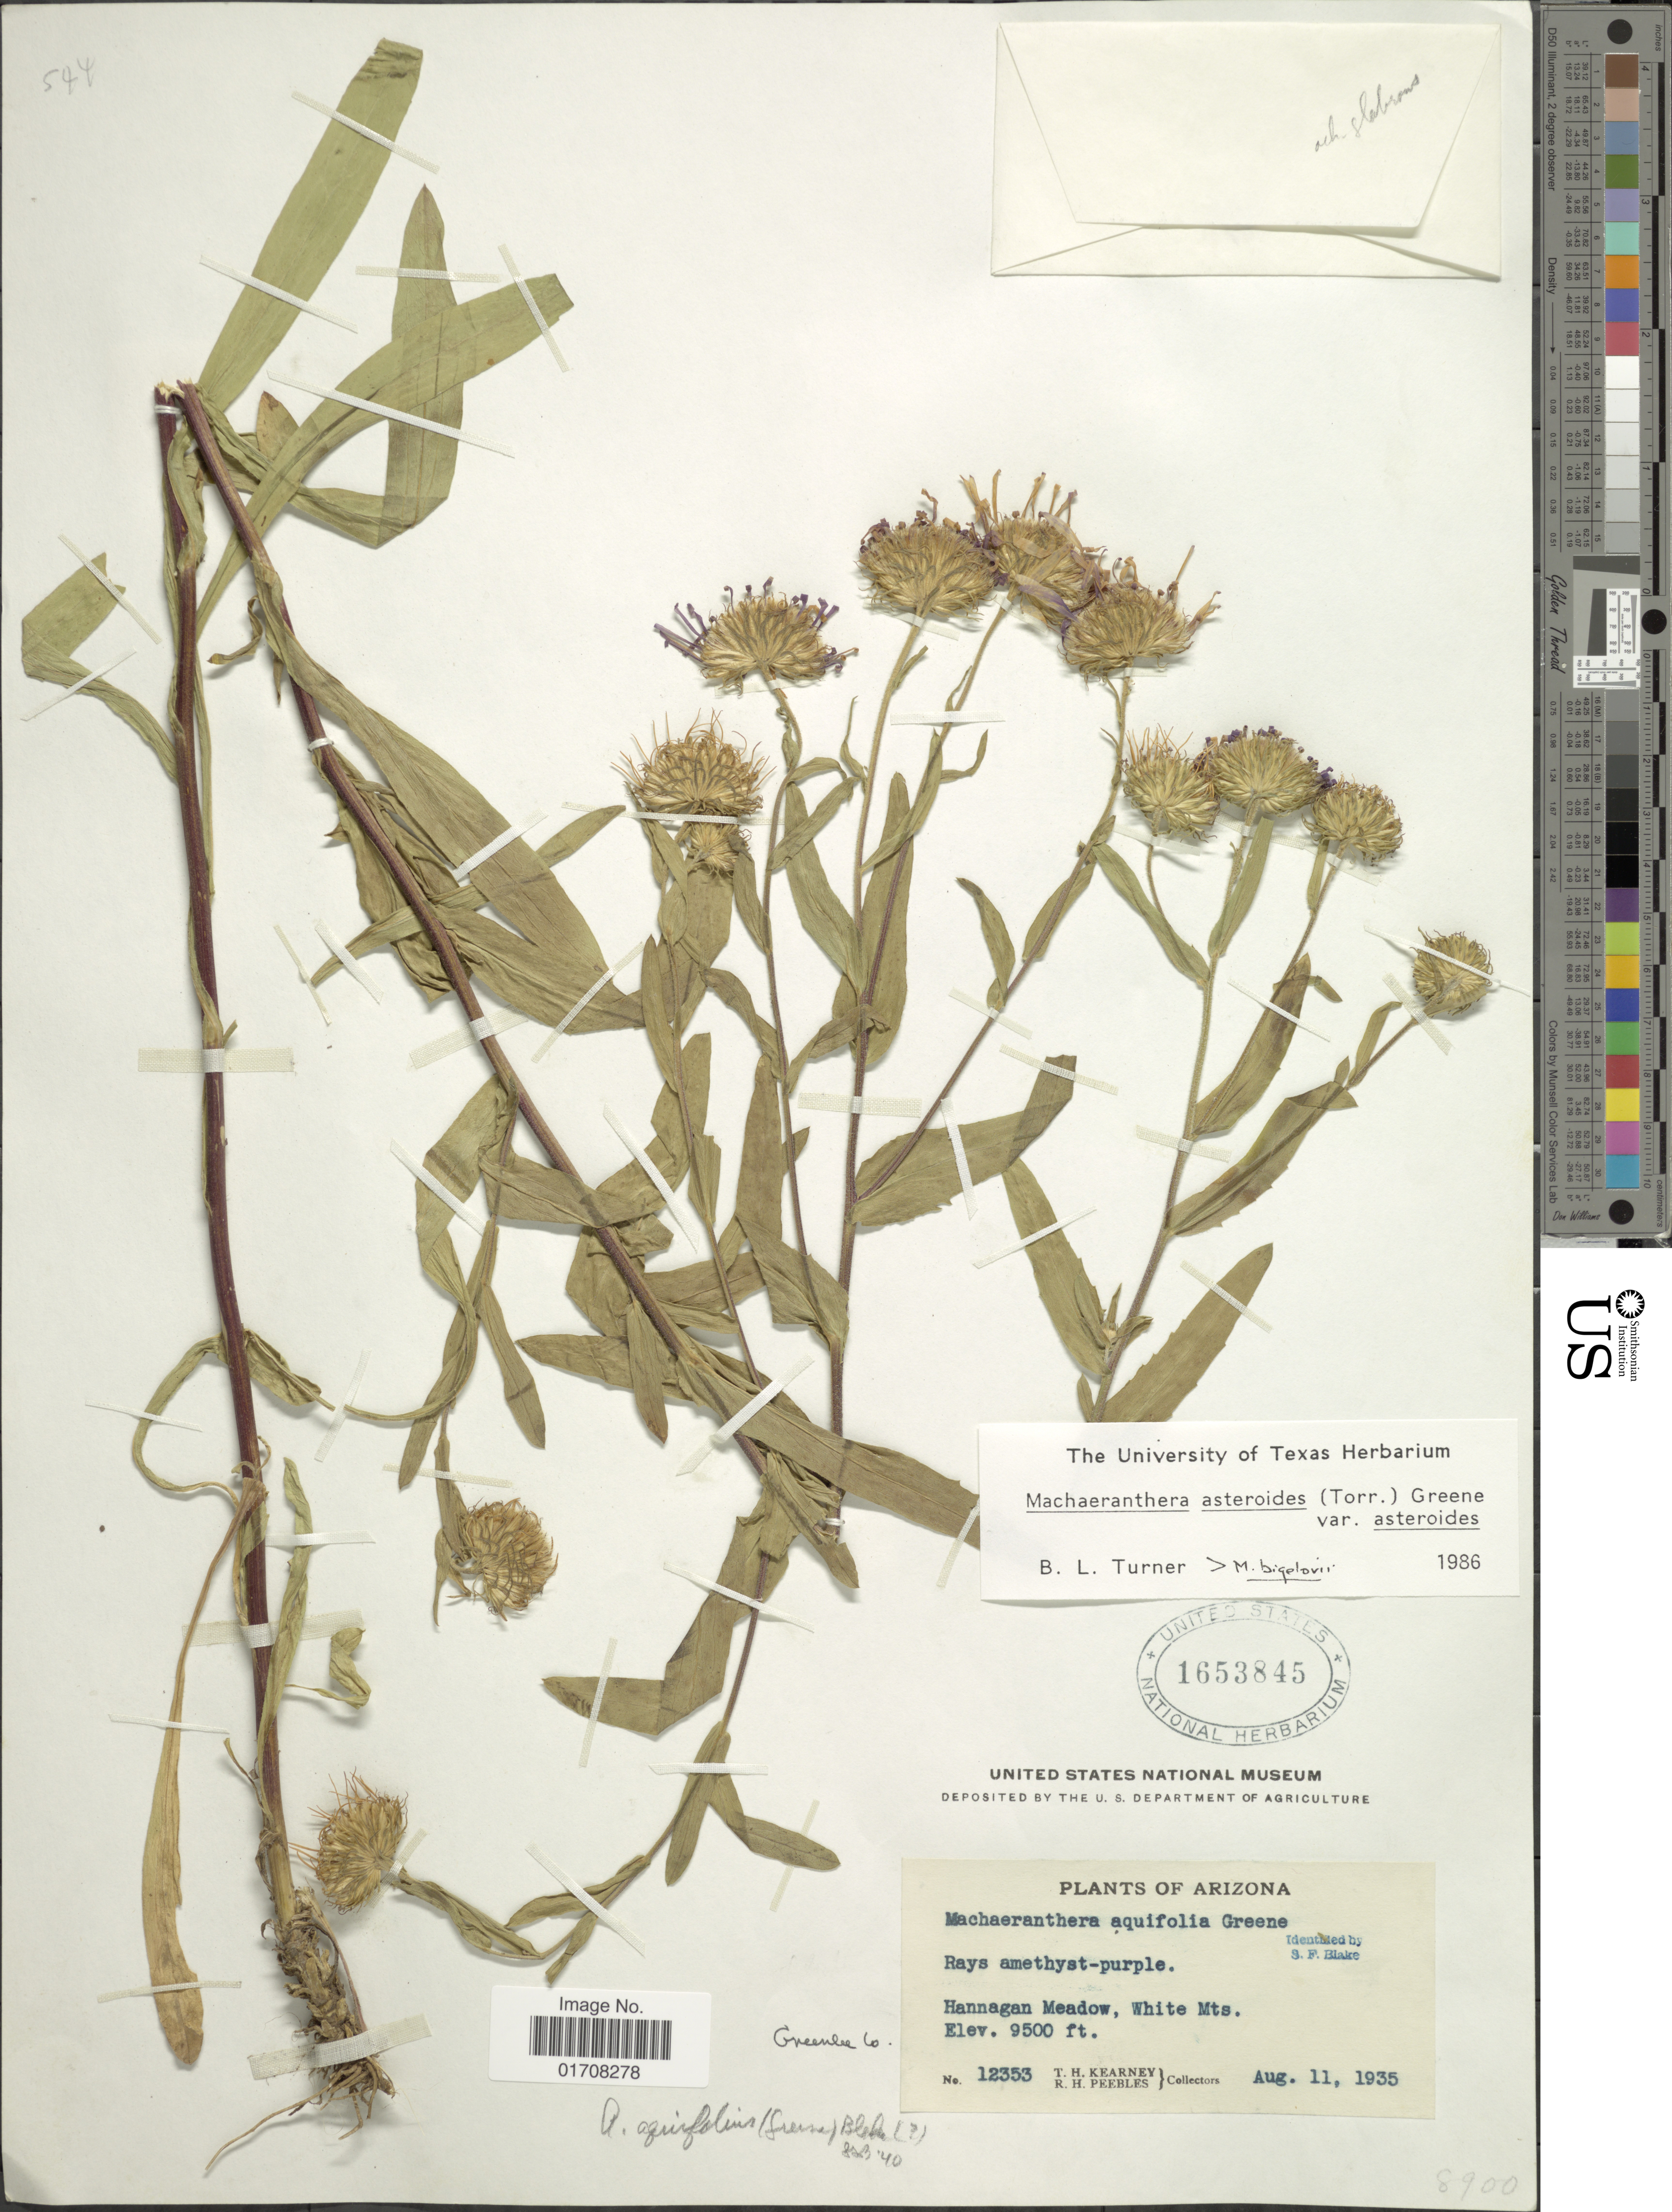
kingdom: Plantae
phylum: Tracheophyta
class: Magnoliopsida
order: Asterales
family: Asteraceae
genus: Machaeranthera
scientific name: Machaeranthera asteroides var. asteroides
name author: (Torr.) Greene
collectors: T. H. Kearney & R. H. Peebles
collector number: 12353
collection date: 1935-08-11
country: United States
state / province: Arizona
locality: Hannagan Meadow, White Mts., Greenlee Co.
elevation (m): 2896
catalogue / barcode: US 1653845